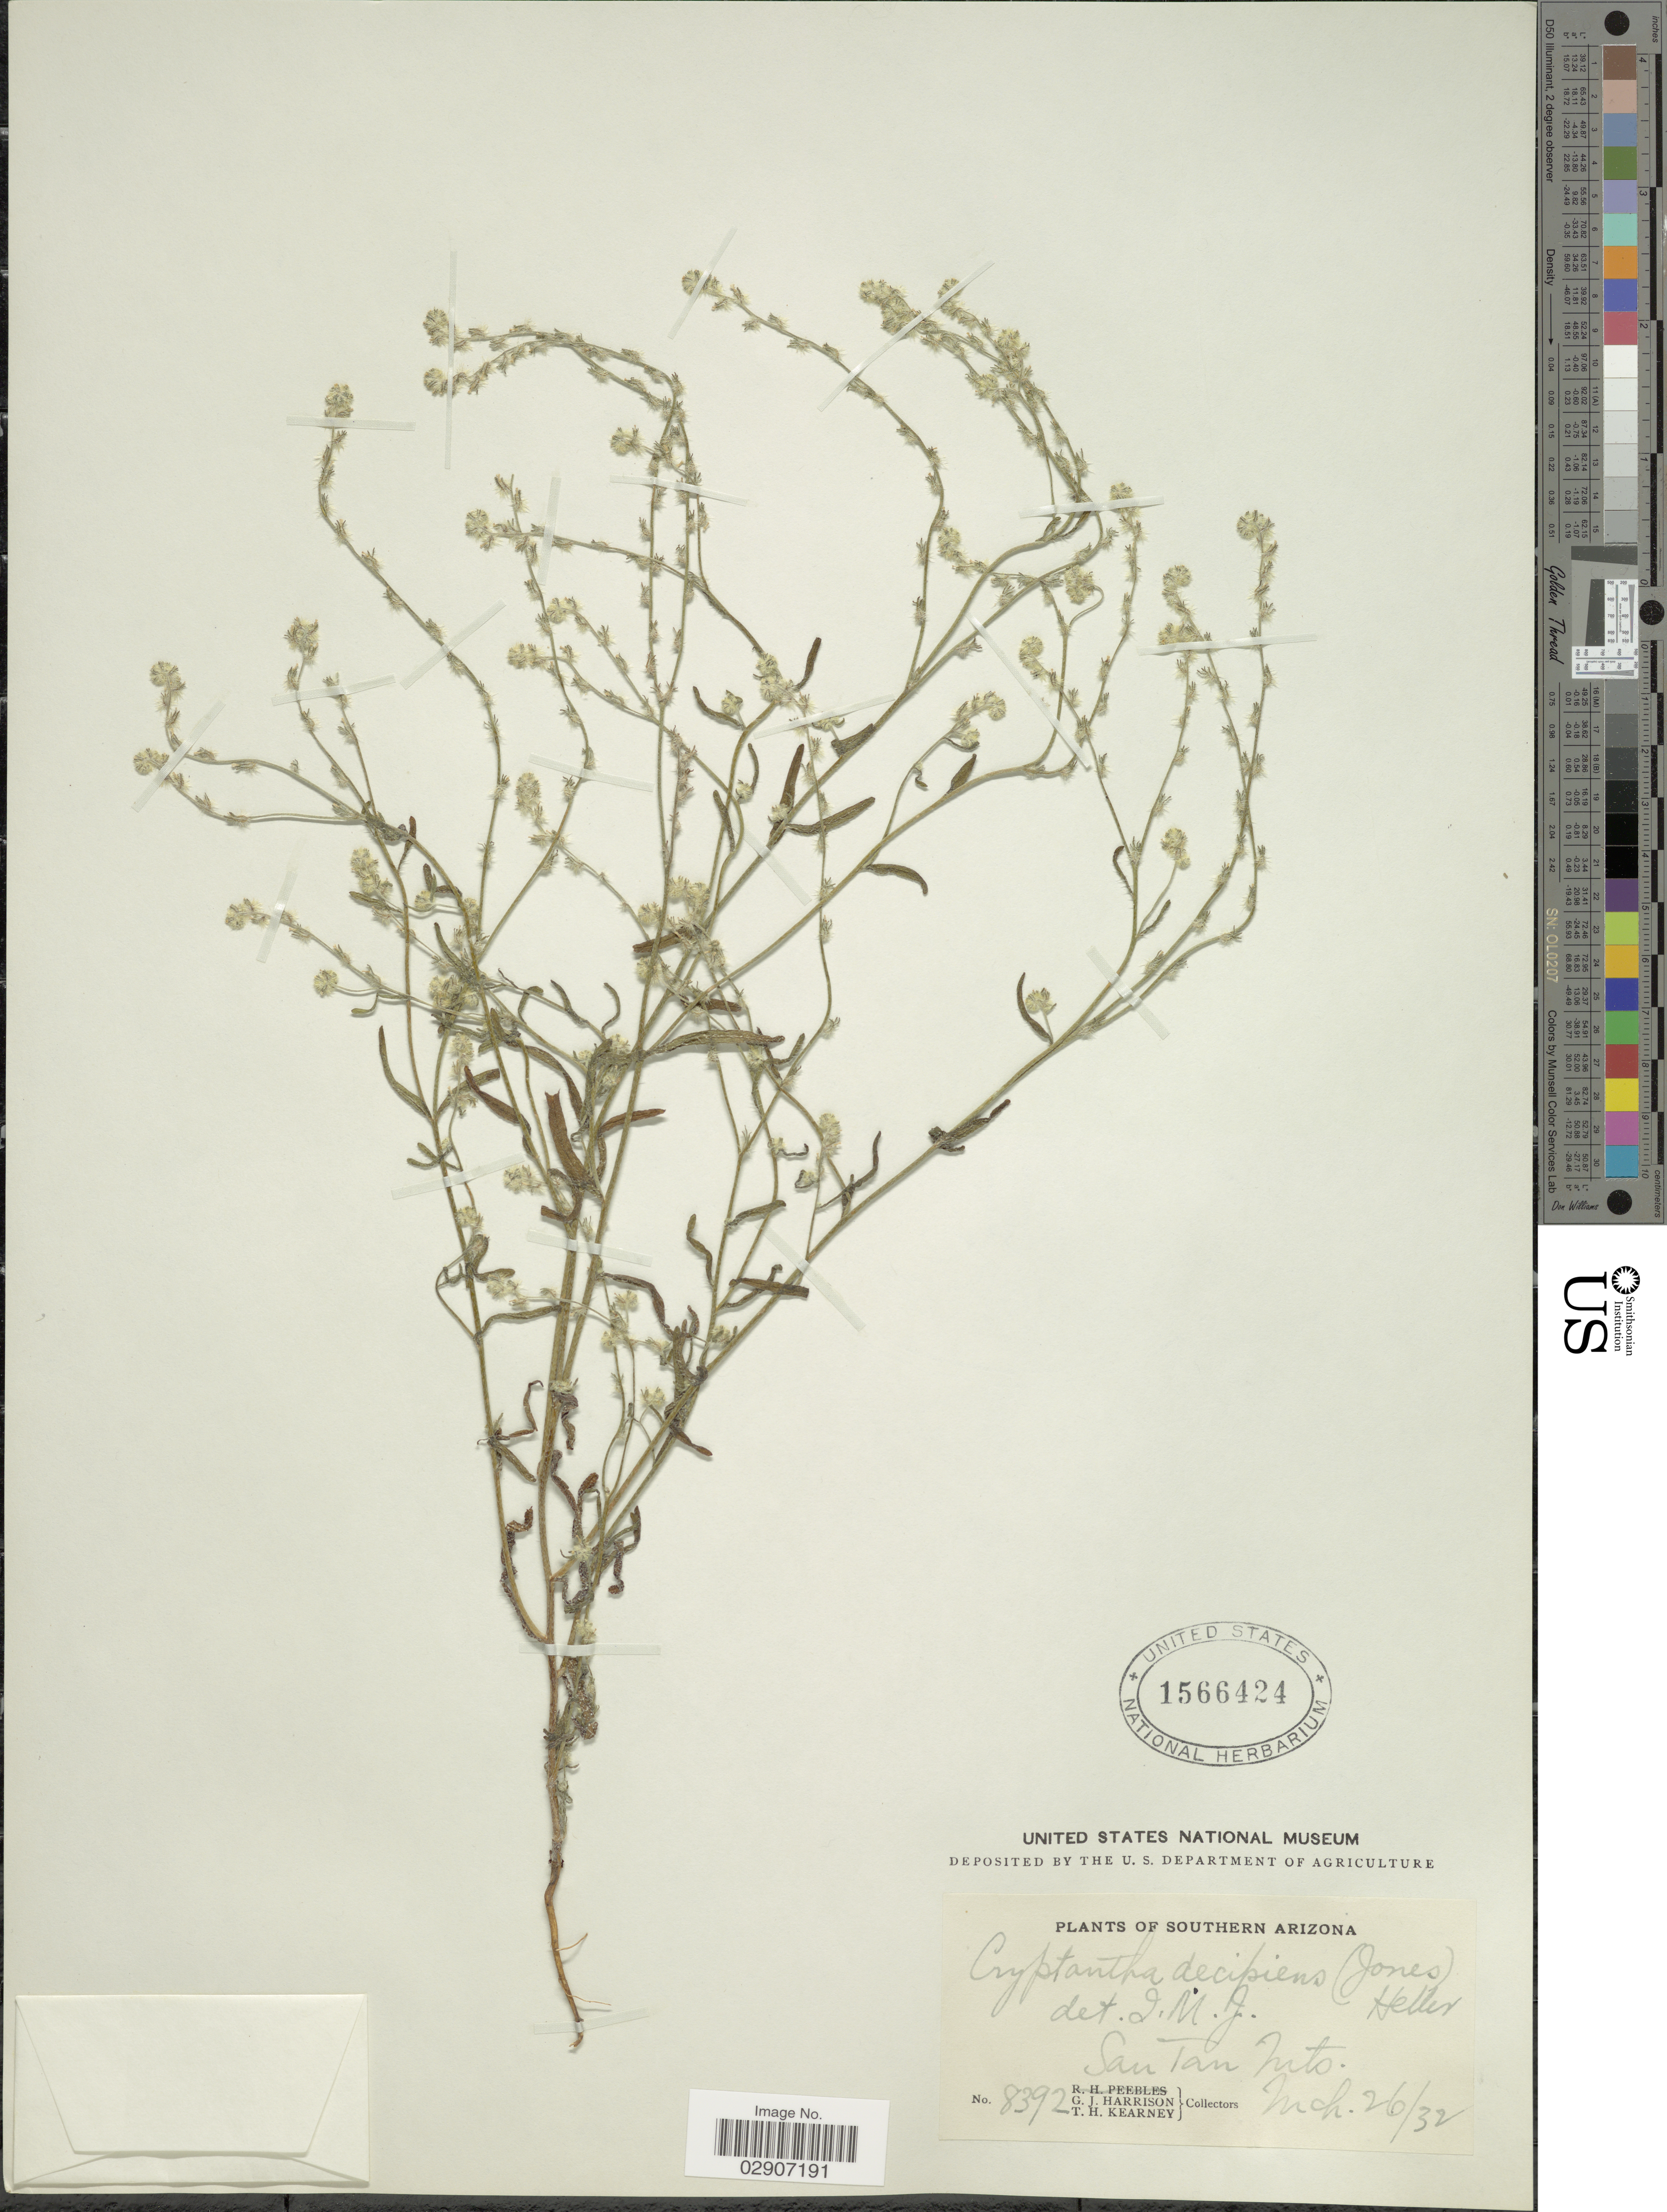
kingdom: Plantae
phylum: Tracheophyta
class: Magnoliopsida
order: Boraginales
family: Boraginaceae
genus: Cryptantha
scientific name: Cryptantha decipiens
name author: (M.E. Jones) A. Heller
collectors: G. J. Harrison & T. H. Kearney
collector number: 8392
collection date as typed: Transcribed d/m/y: 26/3/32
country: United States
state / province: Arizona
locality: Southern Arizona, San Tan Mts.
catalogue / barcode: US 1566424